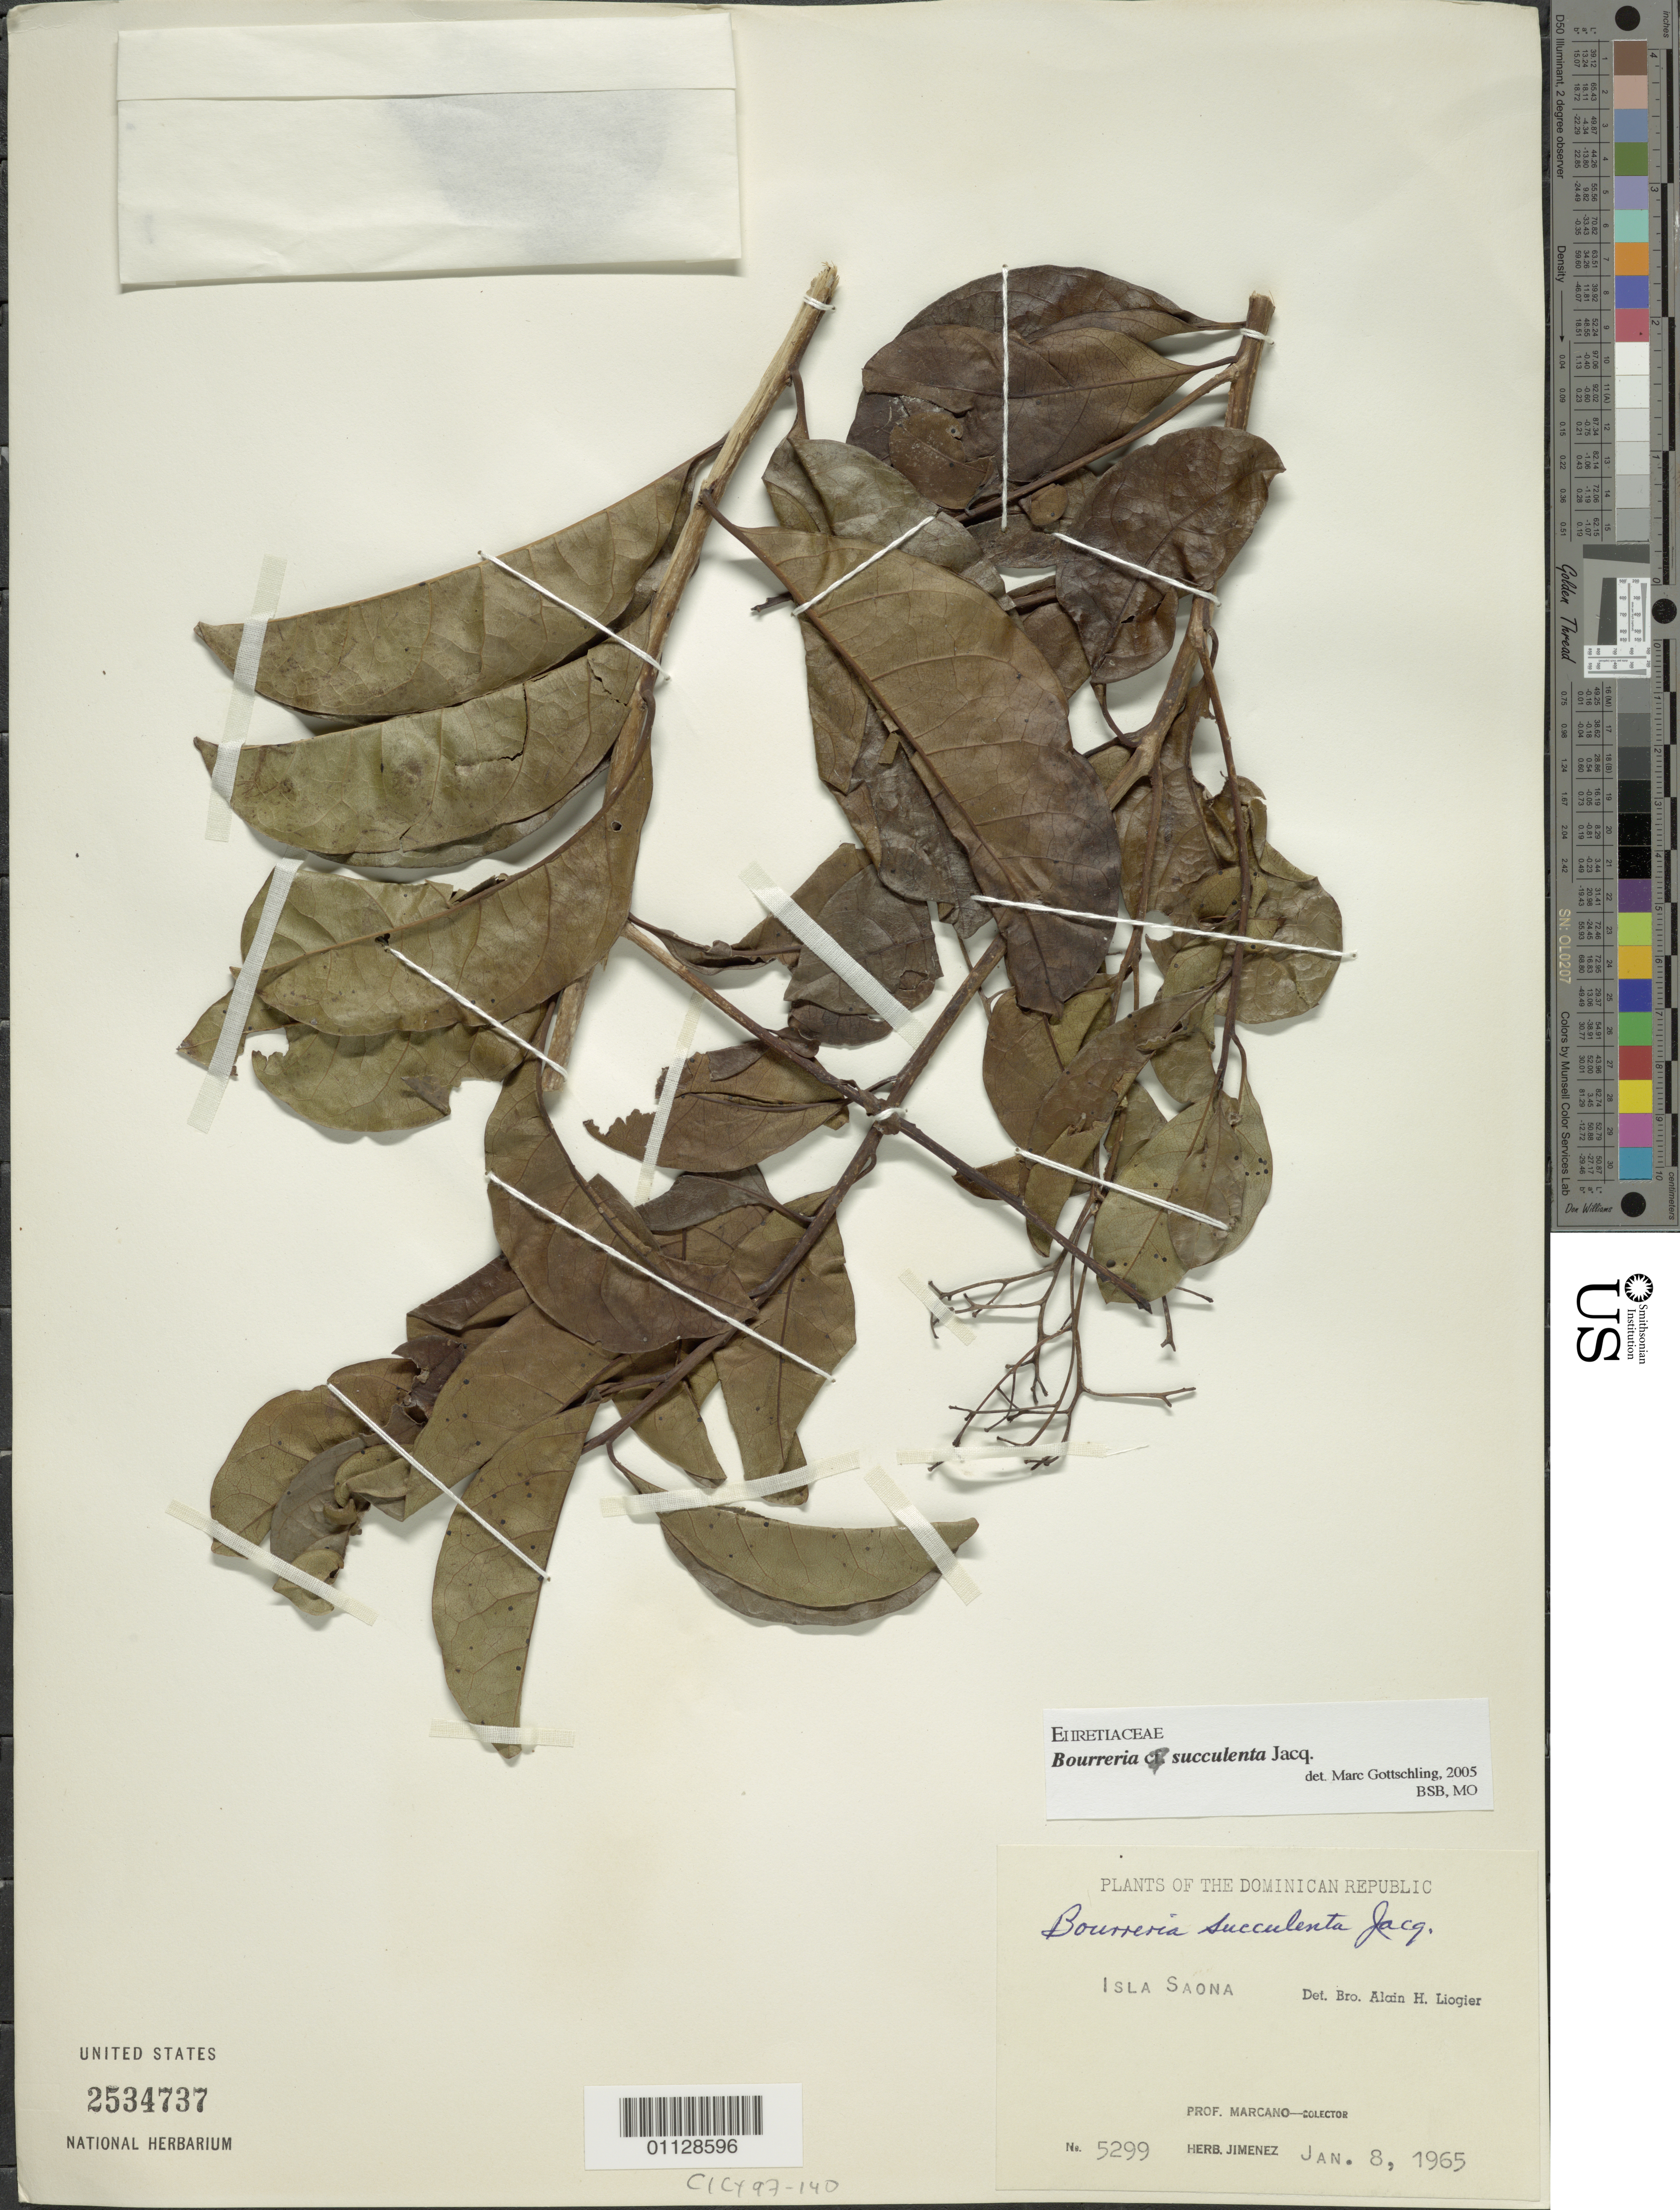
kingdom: Plantae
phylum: Tracheophyta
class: Magnoliopsida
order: Boraginales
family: Ehretiaceae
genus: Bourreria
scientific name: Bourreria succulenta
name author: Jacq.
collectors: E. J. Marcano F.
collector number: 5299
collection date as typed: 08 Jan 1965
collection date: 1965-01-08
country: Dominican Republic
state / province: La Altagracía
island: Saona I.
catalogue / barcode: US 2534737